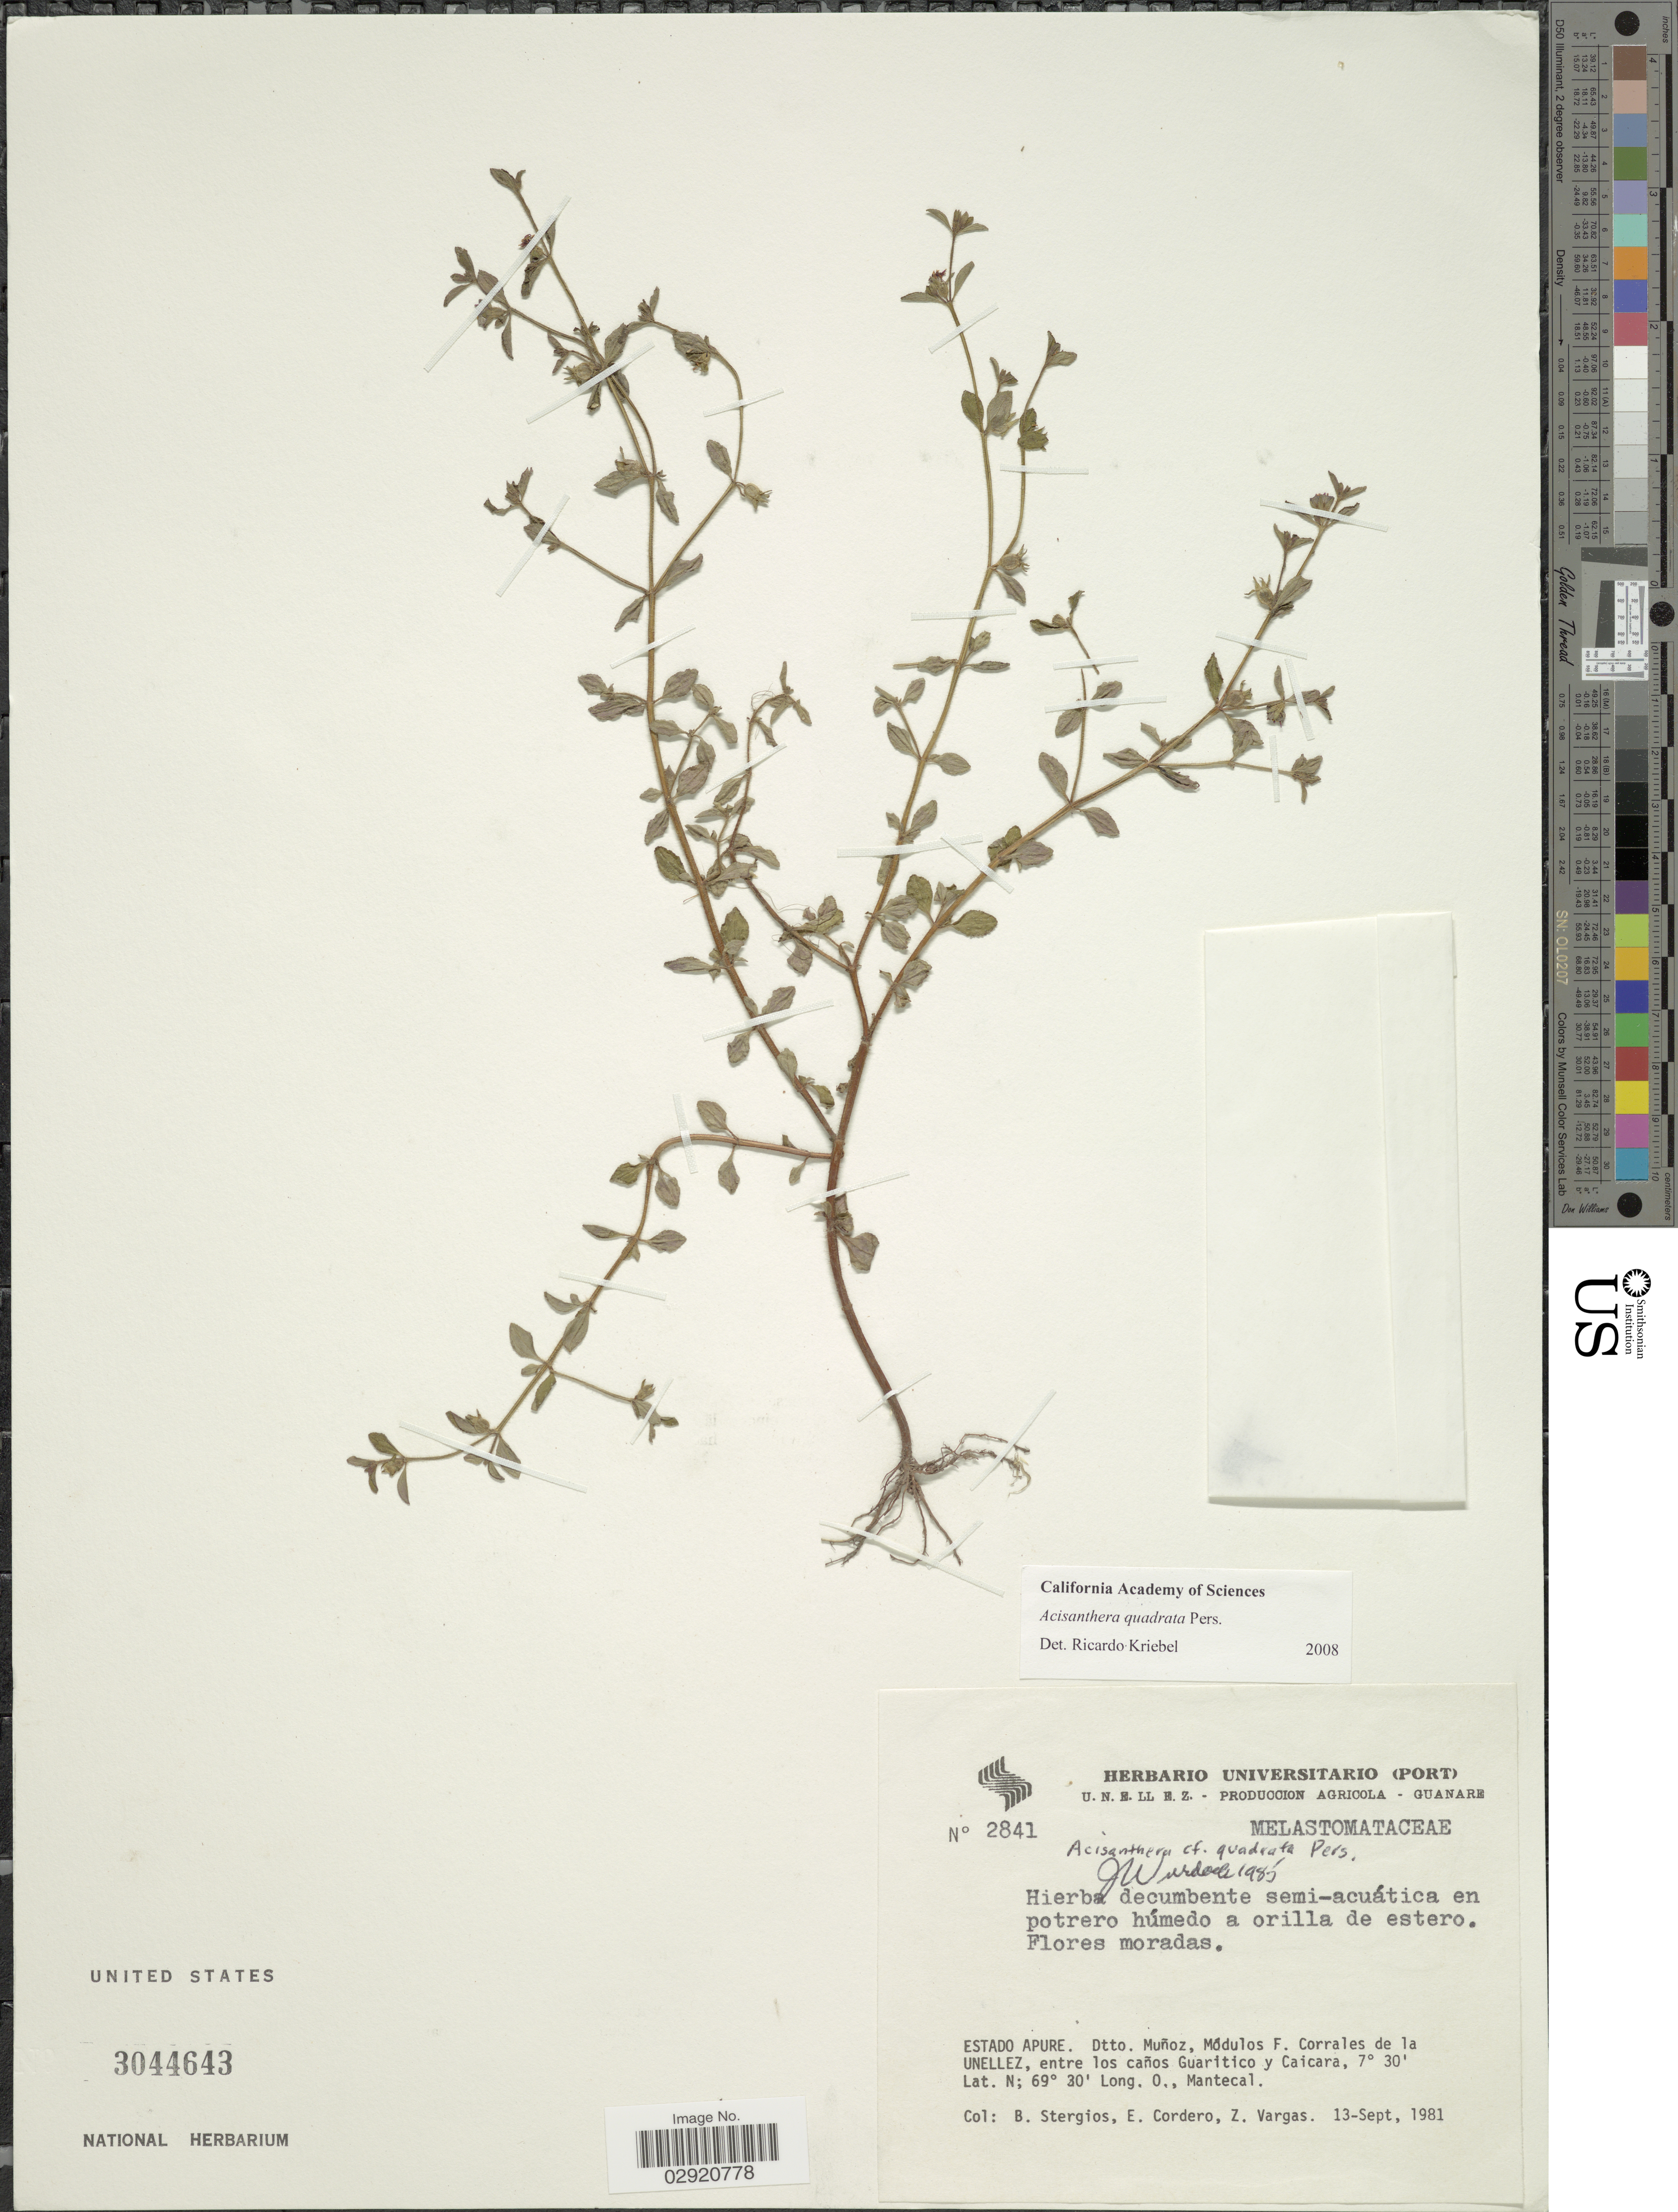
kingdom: Plantae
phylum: Tracheophyta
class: Magnoliopsida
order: Myrtales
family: Melastomataceae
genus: Acisanthera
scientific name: Acisanthera erecta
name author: Gleason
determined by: Nunes da Silva, Diego, (RB), Jardim Botanico do Rio de Janeiro - Herbario (BRAZIL)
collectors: B. G. Stergios, E. Cordero & Z. Vargas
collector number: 2841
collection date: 1981-09-13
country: Venezuela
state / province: Apure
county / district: Muñoz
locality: Módulos F. Corrales de la UNELLEZ, entre los caños Guaritico y Caicara. Mantecal.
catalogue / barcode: US 3044643